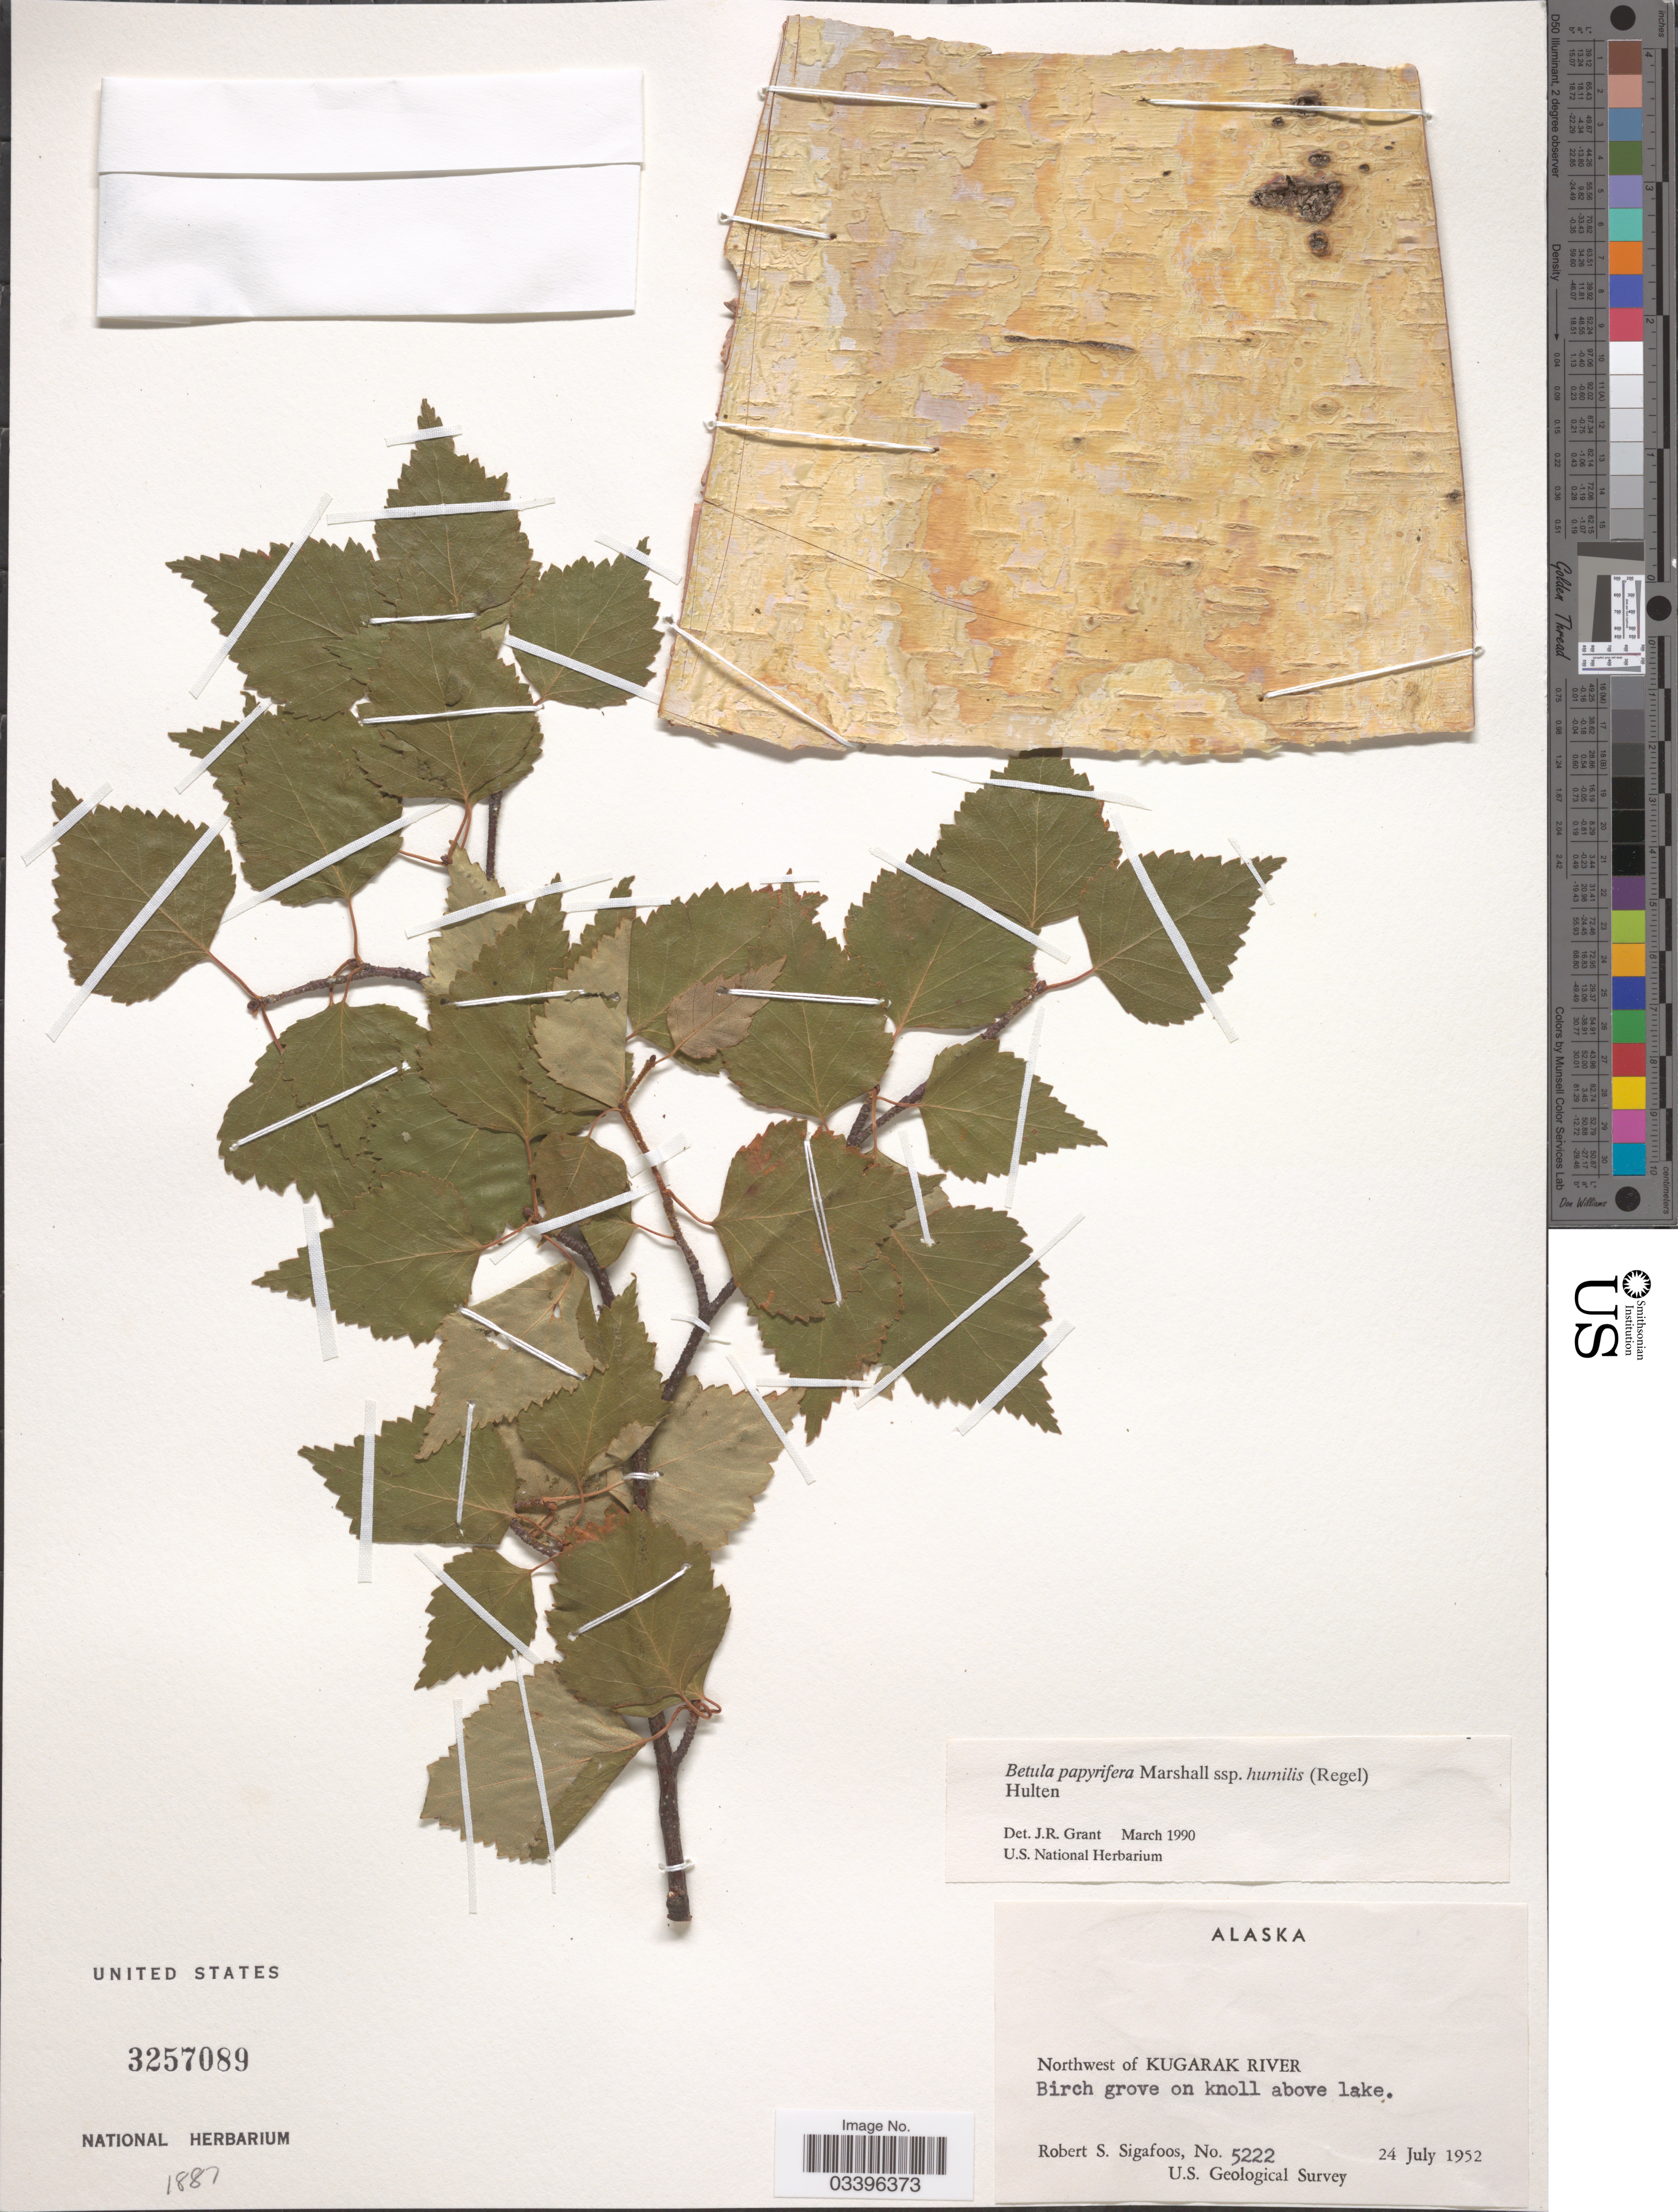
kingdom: Plantae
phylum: Tracheophyta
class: Magnoliopsida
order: Fagales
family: Betulaceae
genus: Betula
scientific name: Betula papyrifera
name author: Marshall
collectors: R. Sigafoos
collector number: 5222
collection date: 1952-07-24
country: United States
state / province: Alaska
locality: Northwest of Kugarak River. Birch grove on knoll above lake.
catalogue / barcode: US 3257089